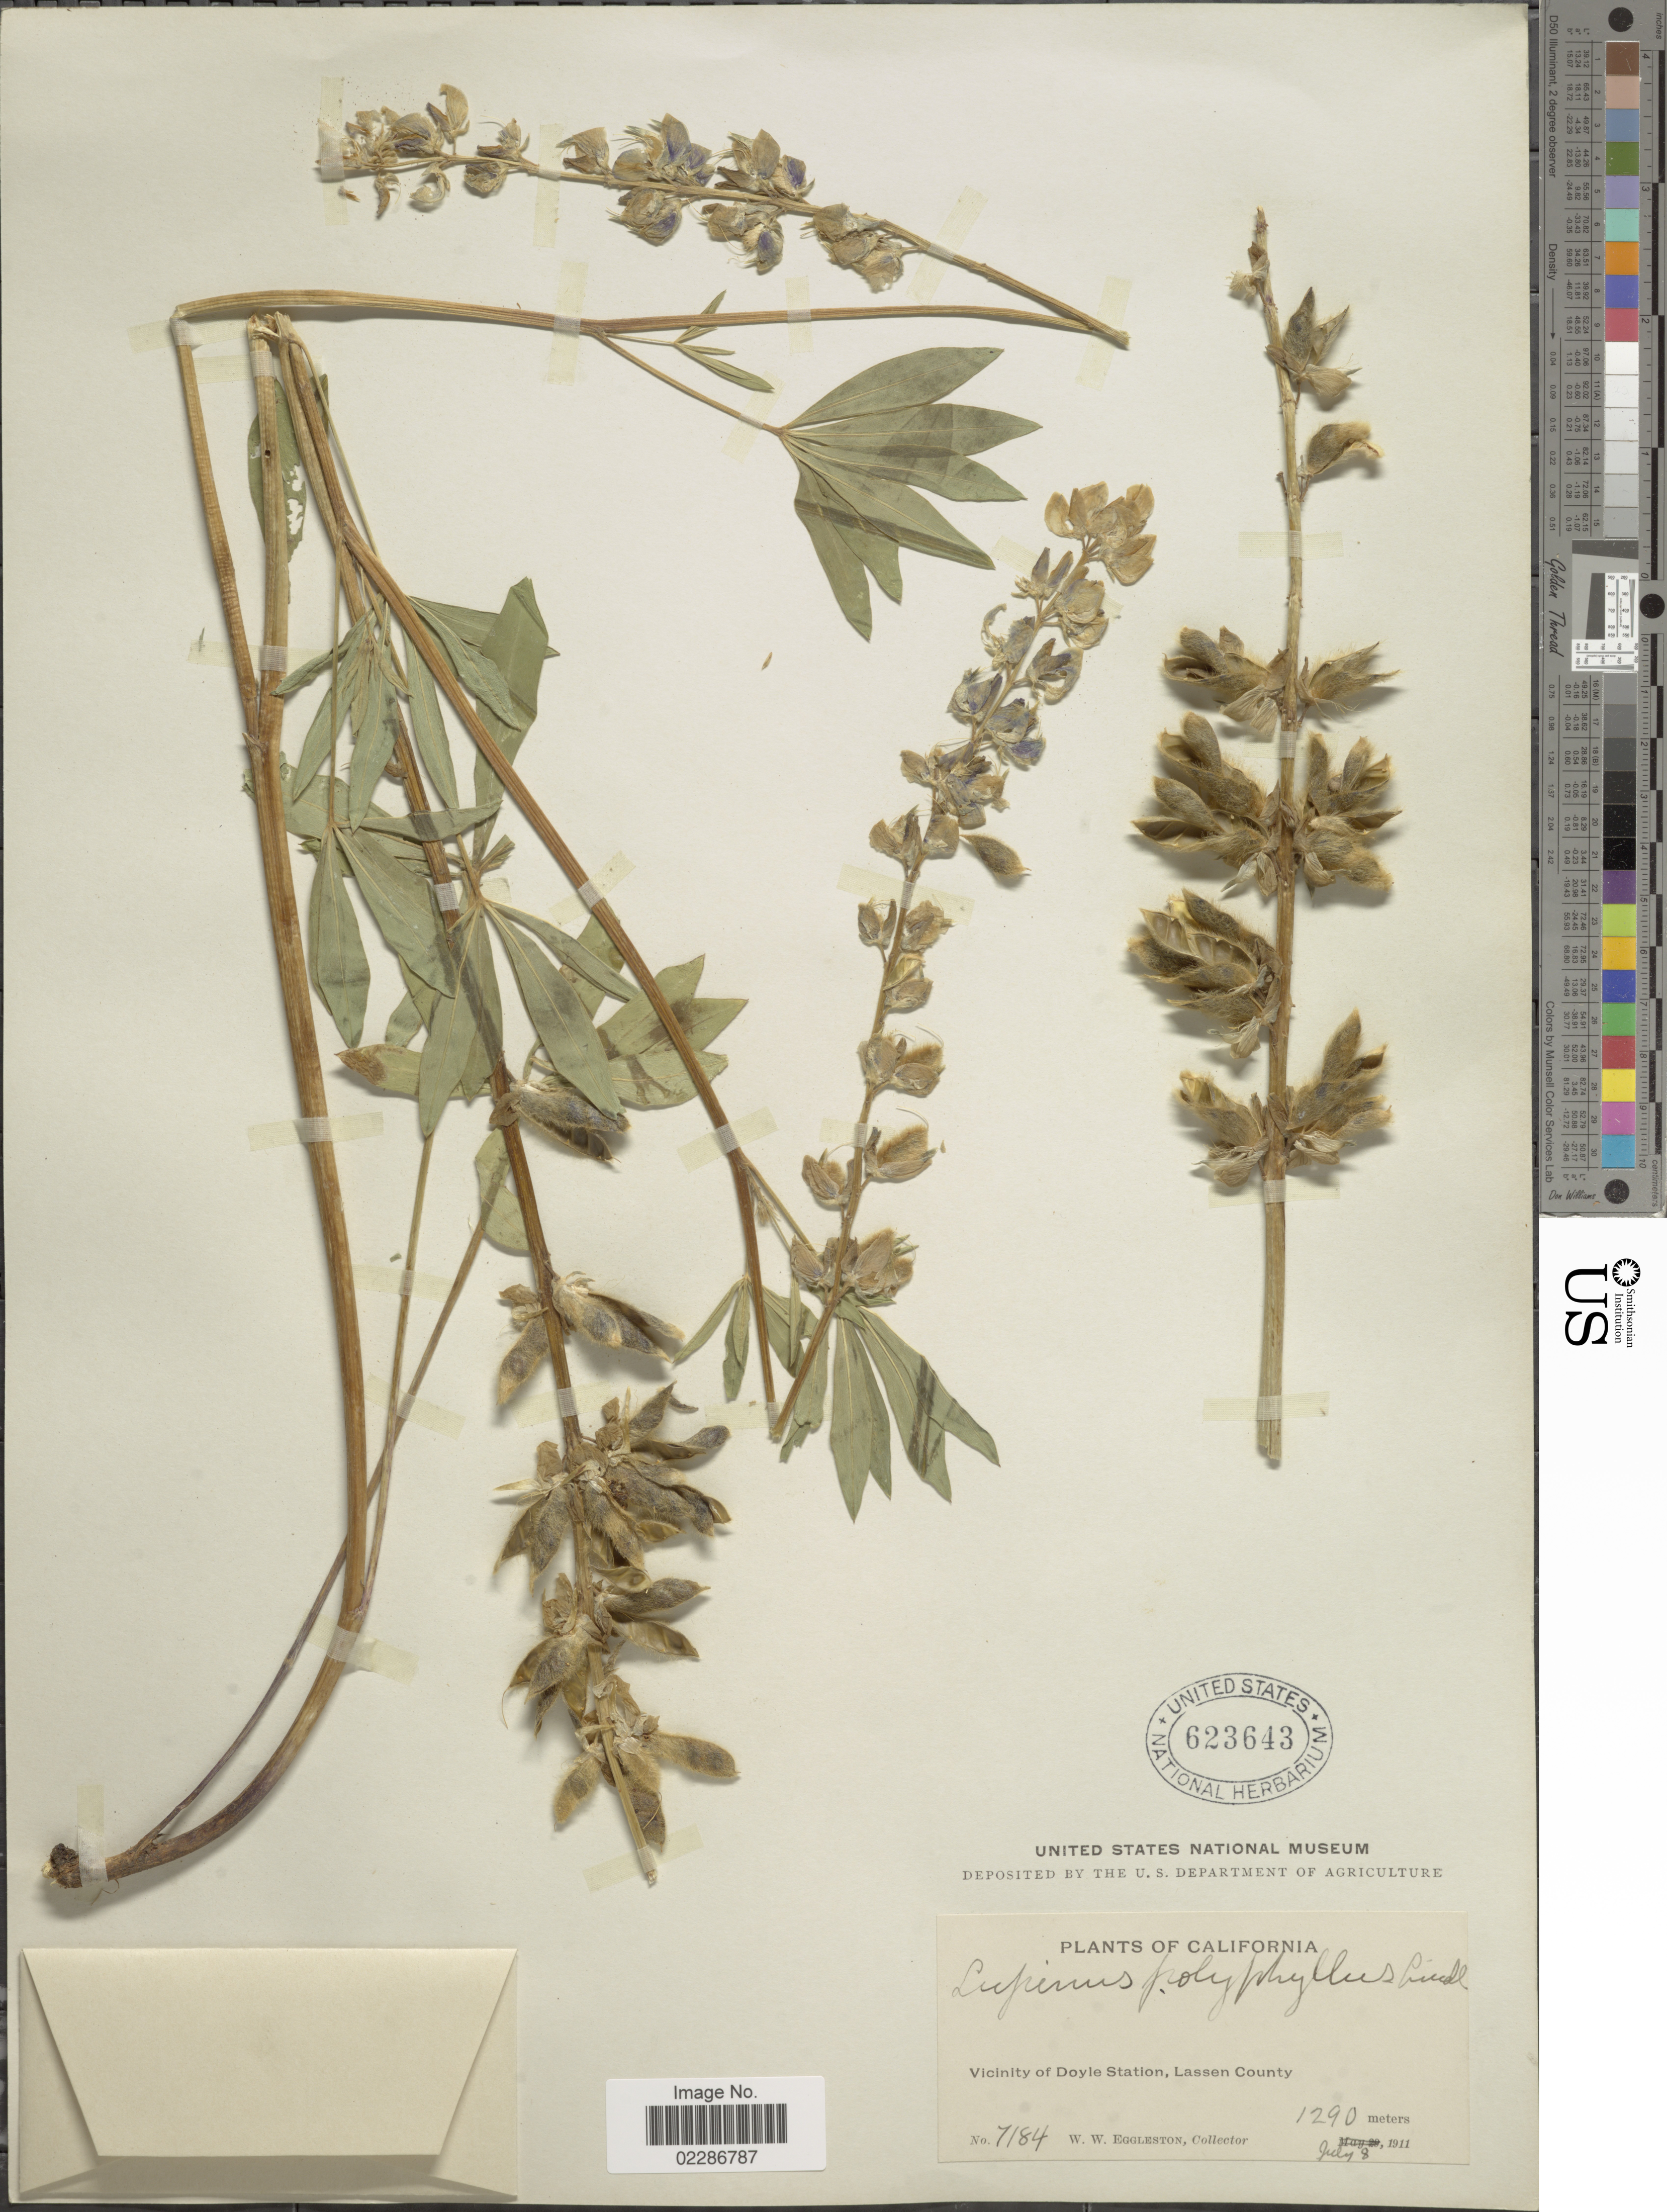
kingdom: Plantae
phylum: Tracheophyta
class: Magnoliopsida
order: Fabales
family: Fabaceae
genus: Lupinus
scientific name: Lupinus polyphyllus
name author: Lindl.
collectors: W. W. Eggleston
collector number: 7184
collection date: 1911-07-08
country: United States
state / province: California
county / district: Lassen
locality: Vicinity of Doyle Station, lasen County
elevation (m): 1290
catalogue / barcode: US 623643